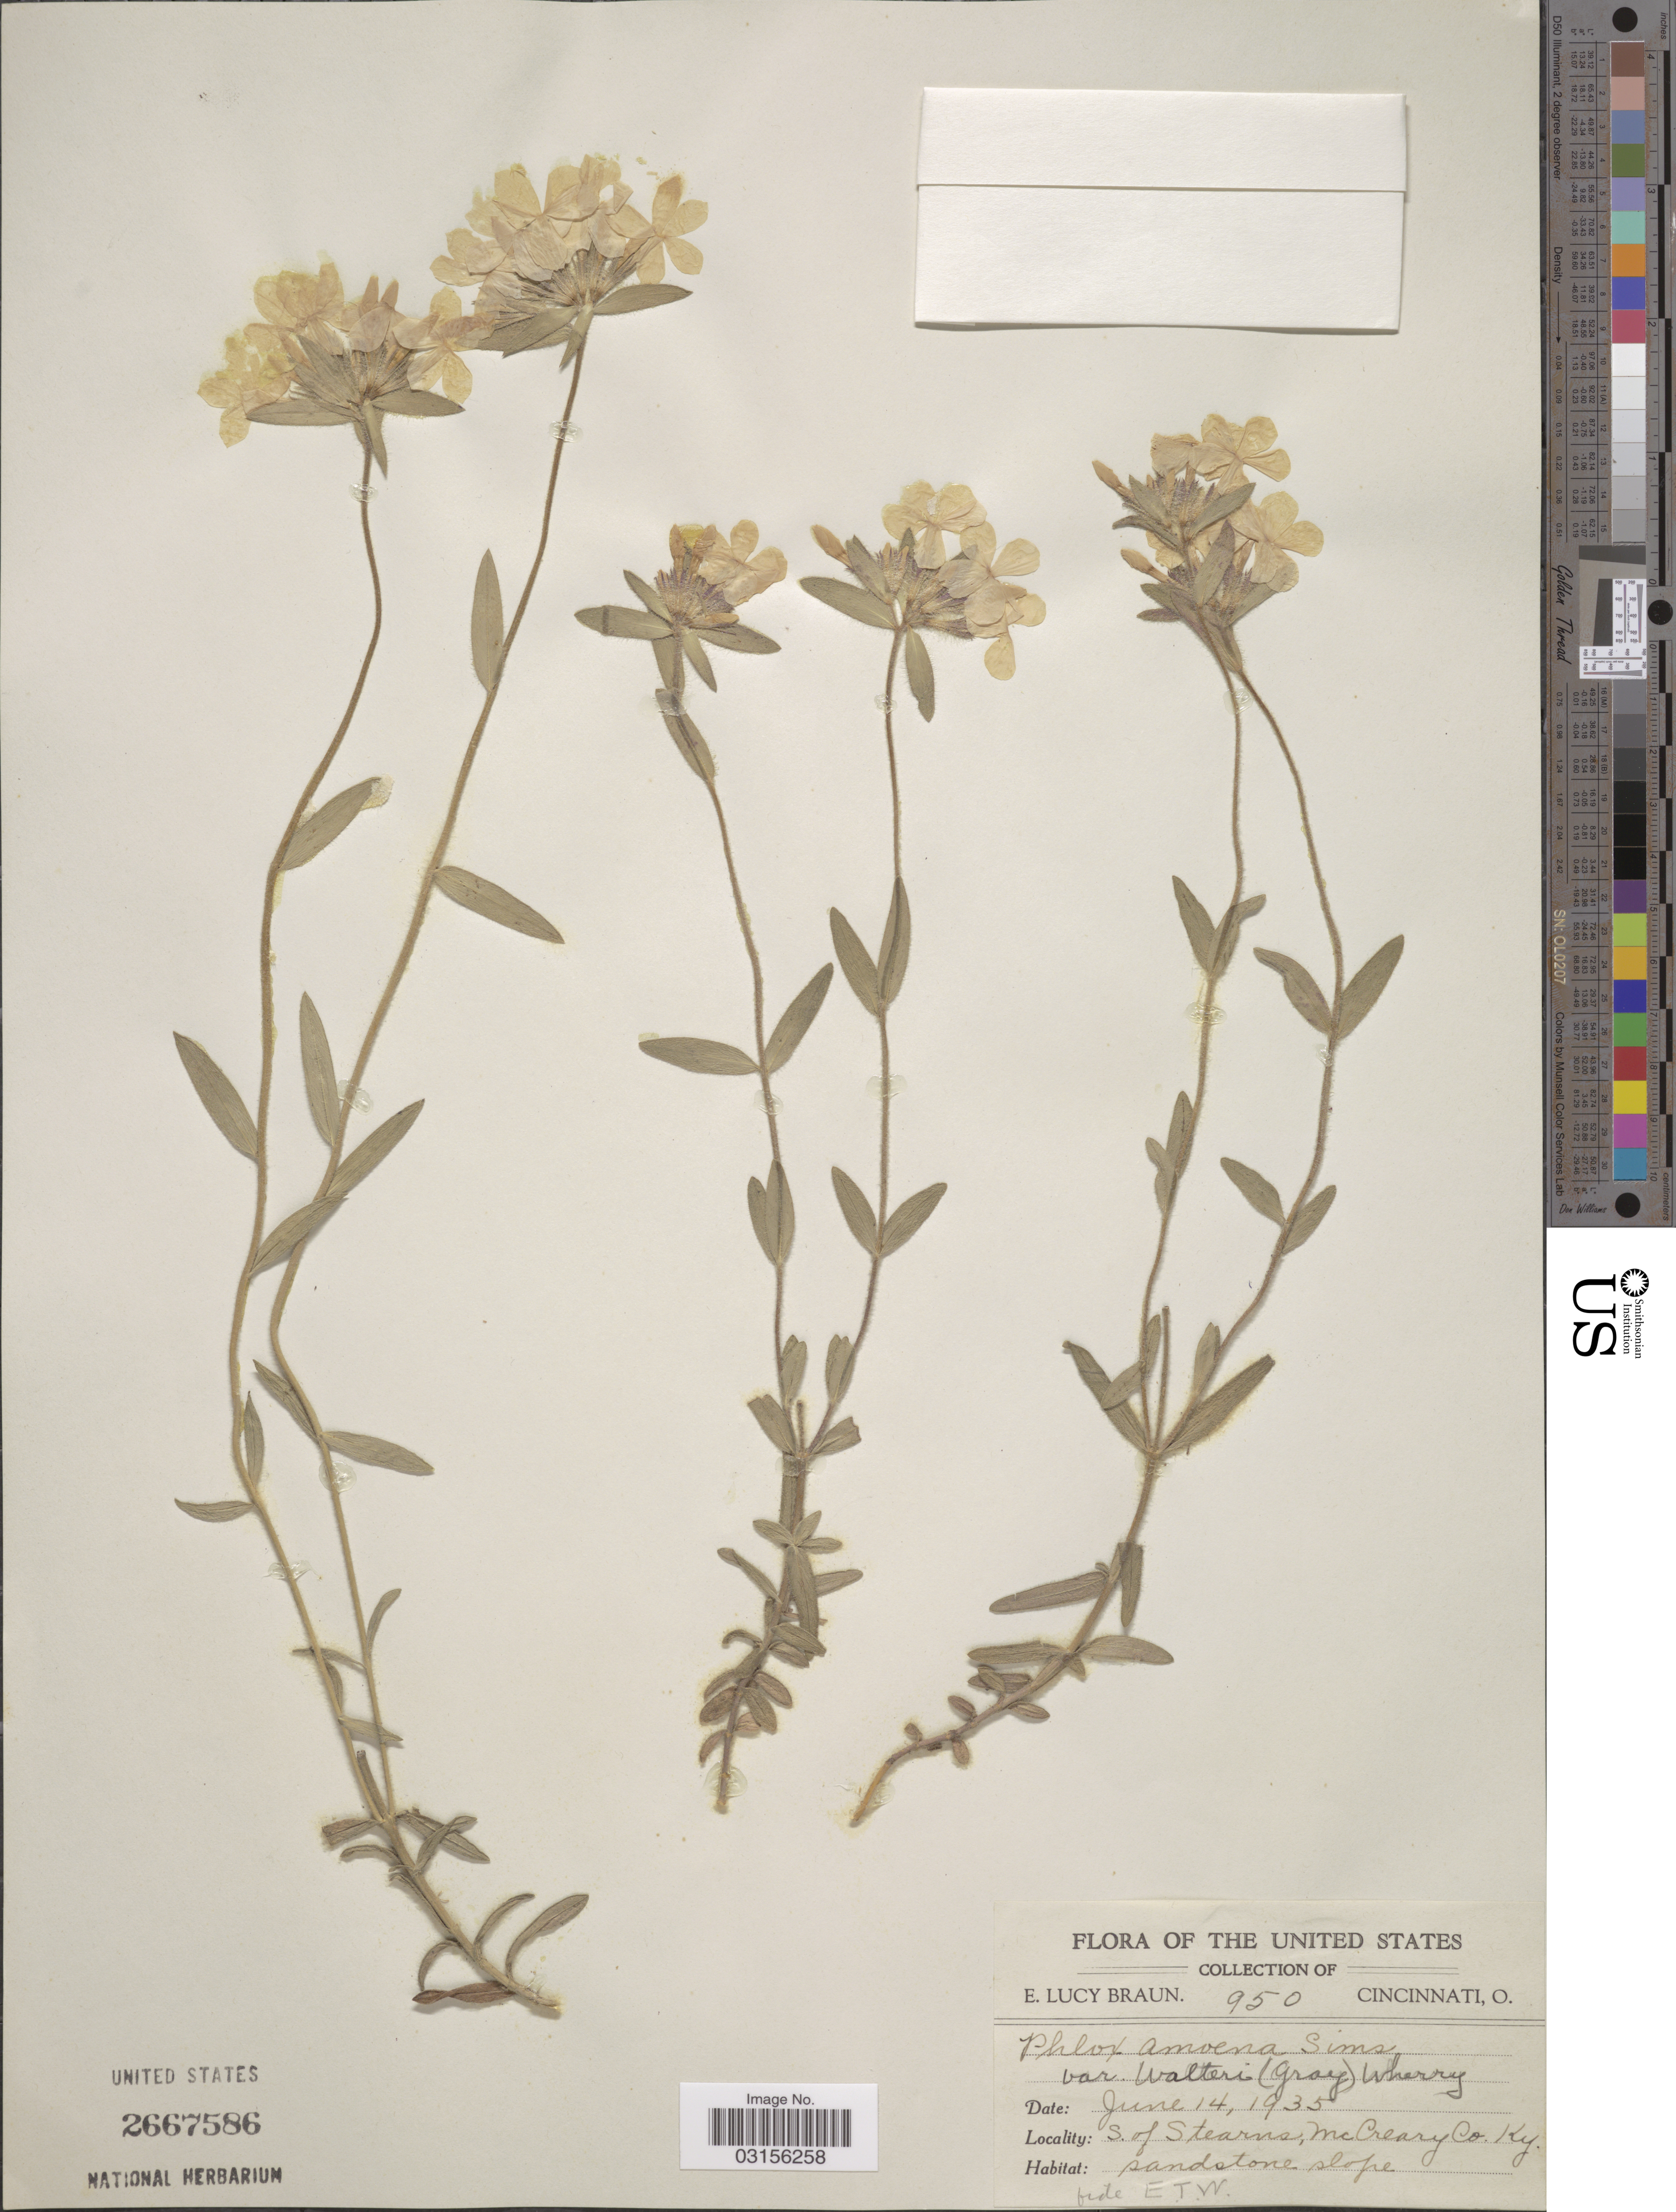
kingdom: Plantae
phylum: Tracheophyta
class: Magnoliopsida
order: Ericales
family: Polemoniaceae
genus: Phlox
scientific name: Phlox amoena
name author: Sims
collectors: E. L. Braun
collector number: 950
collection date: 1935-06-14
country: United States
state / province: Kentucky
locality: S. of Stearns, McCreary Co.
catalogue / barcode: US 2667586